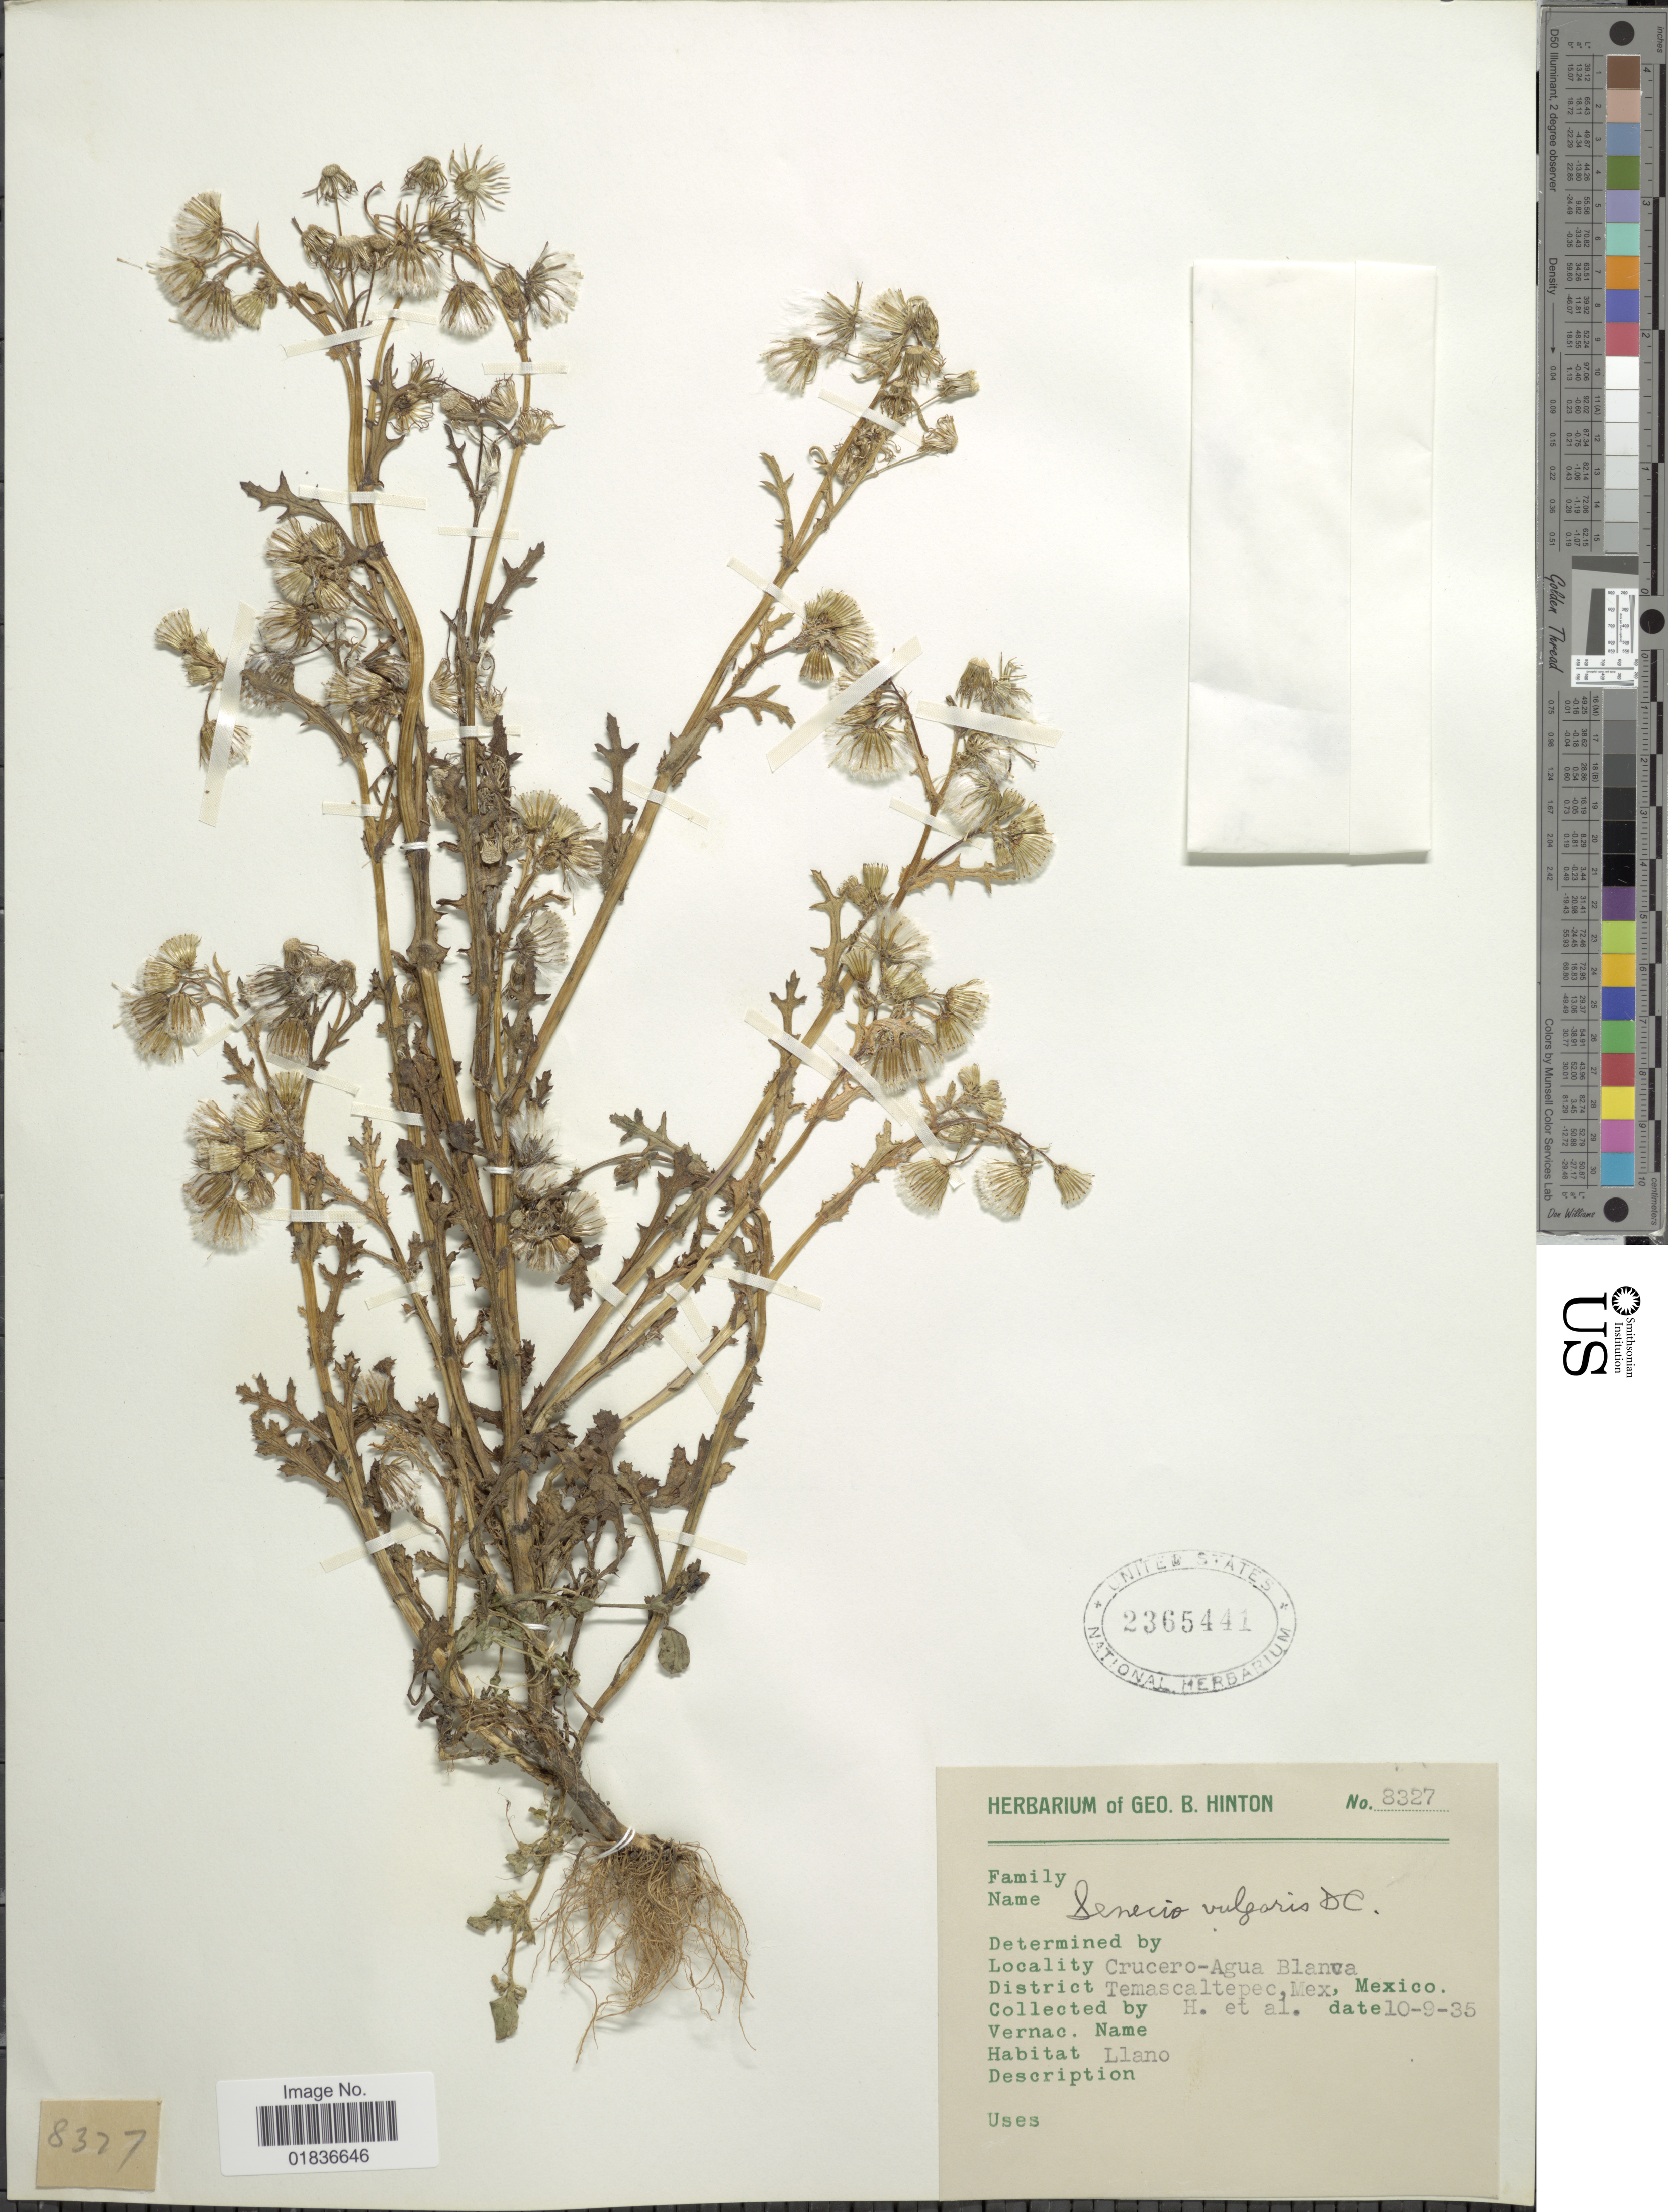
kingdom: Plantae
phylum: Tracheophyta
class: Magnoliopsida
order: Asterales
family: Asteraceae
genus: Senecio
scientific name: Senecio vulgaris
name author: L.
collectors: G. B. Hinton & et al.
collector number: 8327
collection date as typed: Transcribed d/m/y: 9/10/35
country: Mexico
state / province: México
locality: Crucero-Agua Blanca. District Temascaltepec, Mex, Mexico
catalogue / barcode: US 2365441